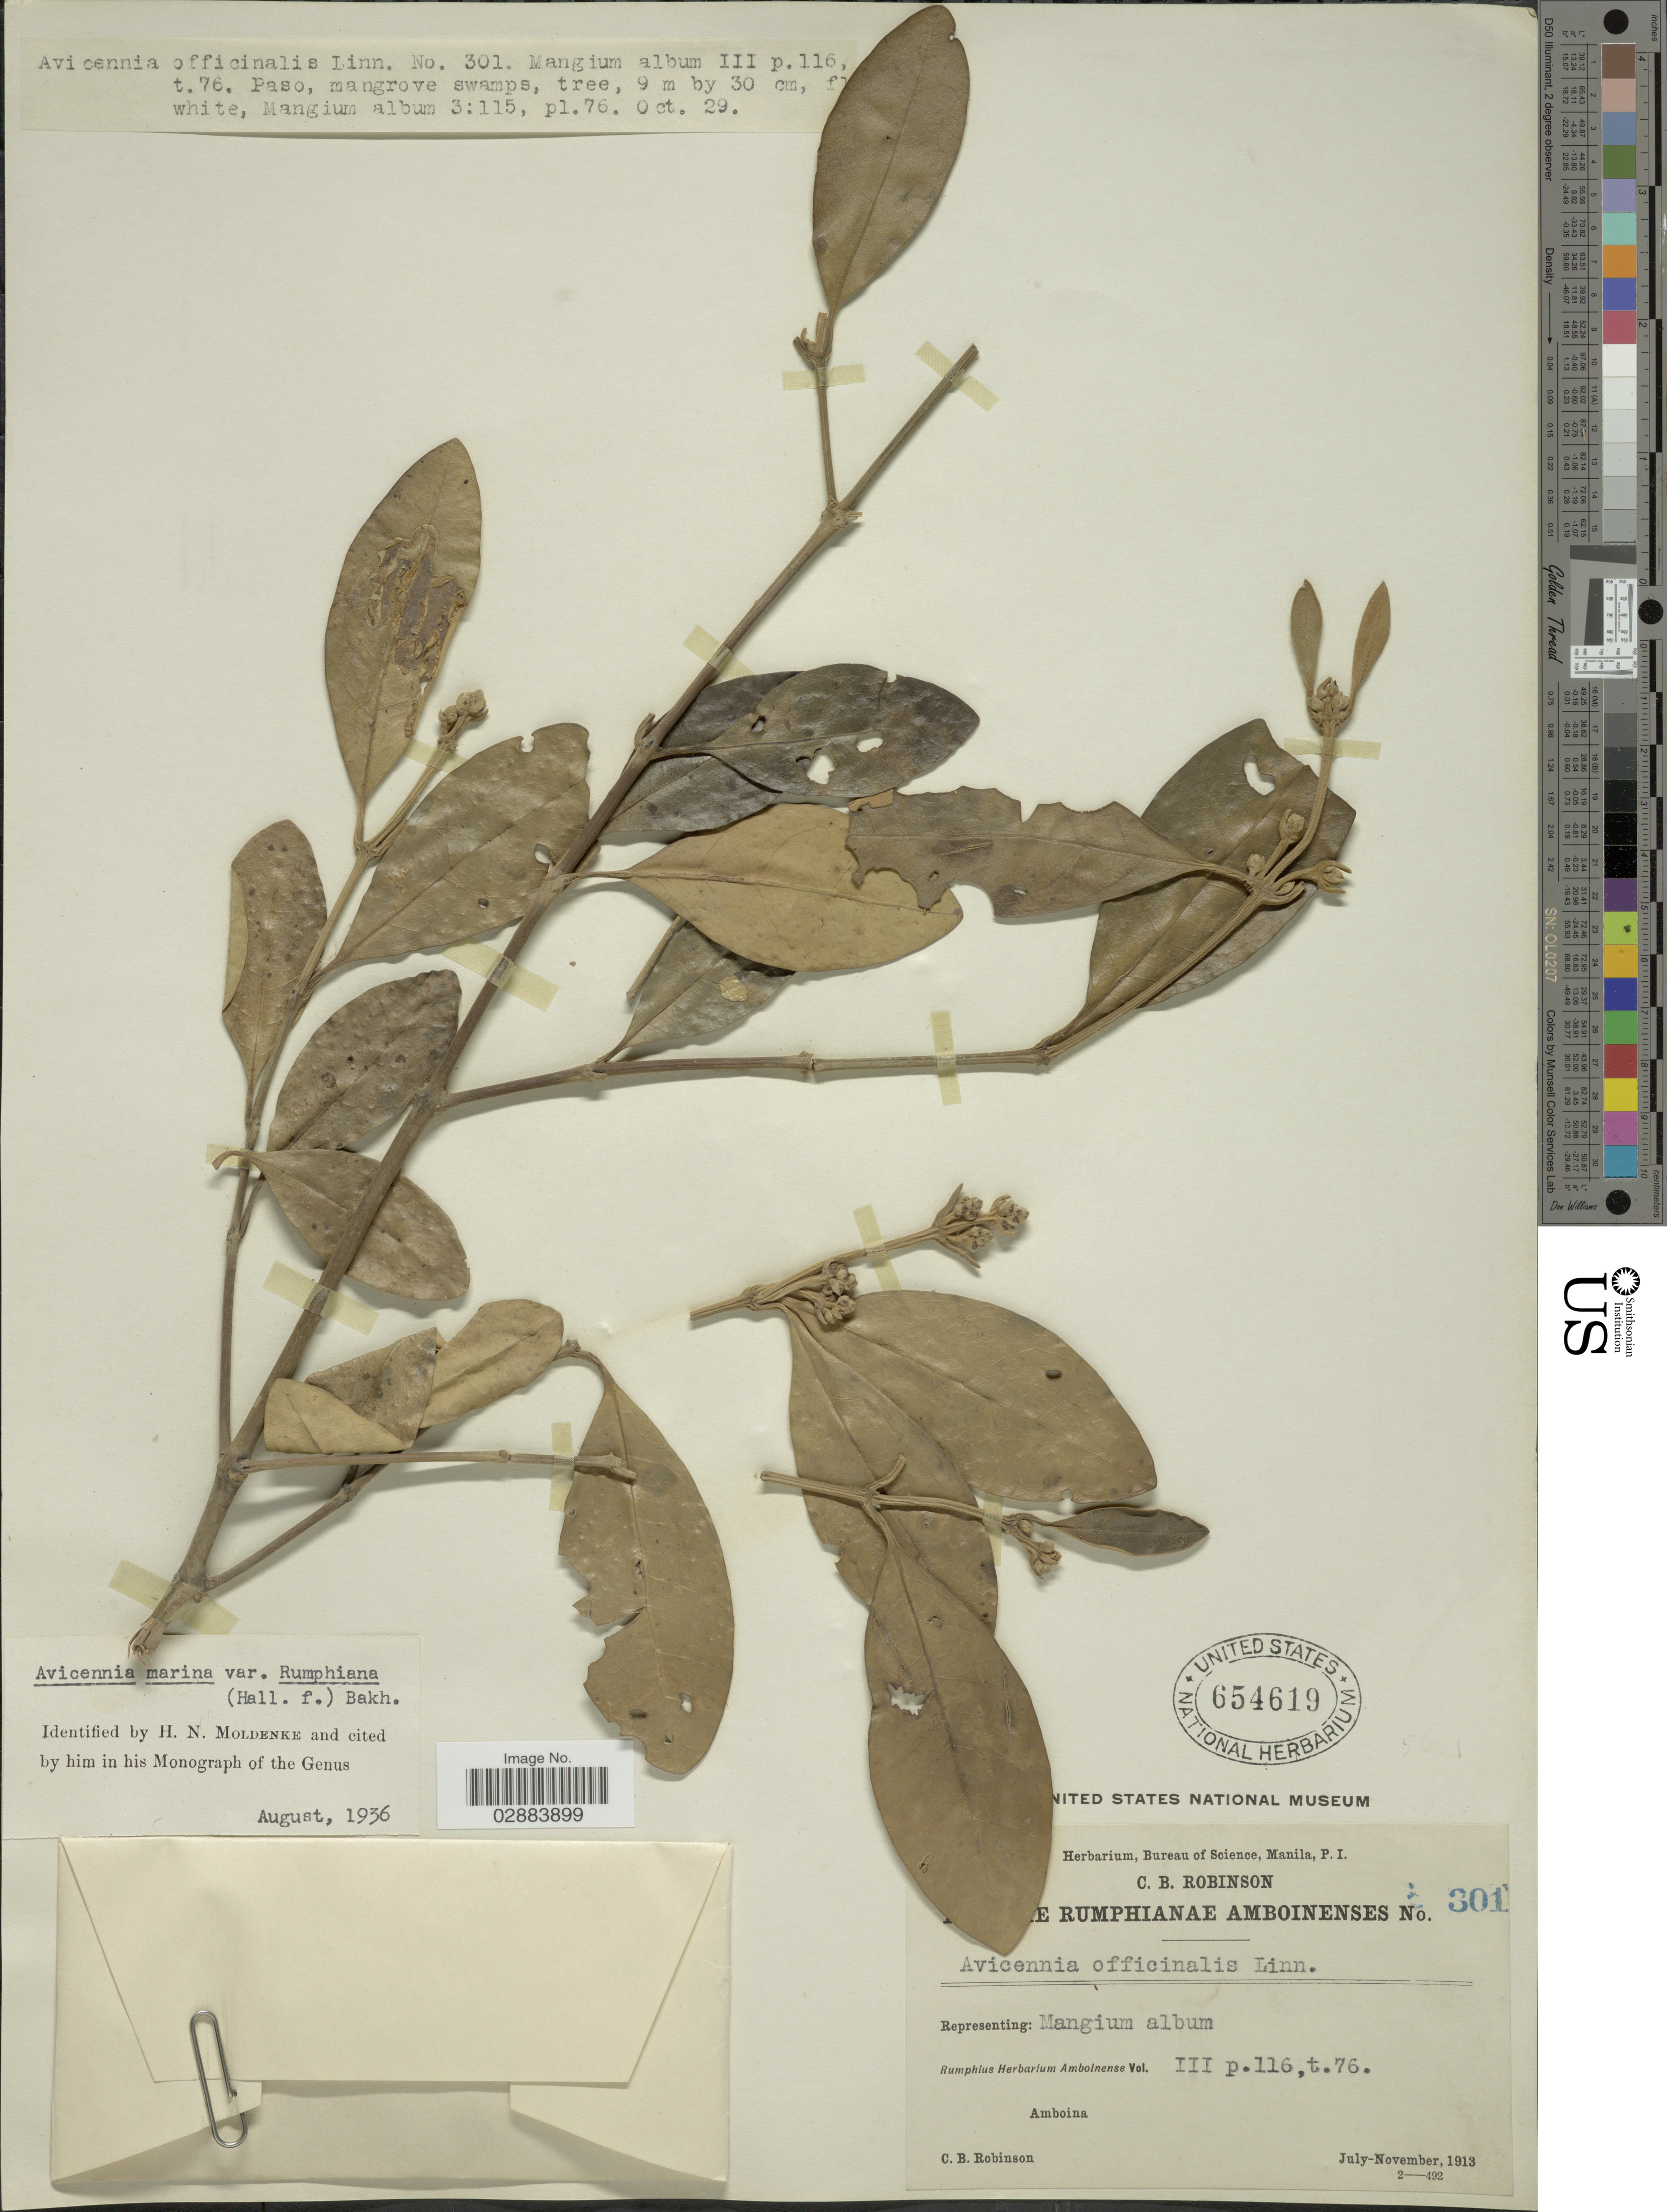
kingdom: Plantae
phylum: Tracheophyta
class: Magnoliopsida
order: Lamiales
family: Acanthaceae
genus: Avicennia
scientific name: Avicennia marina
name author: (Forssk.) Vierh.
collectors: C. Robinson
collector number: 301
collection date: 1913-10-29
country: Indonesia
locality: Amboina.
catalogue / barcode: US 654619